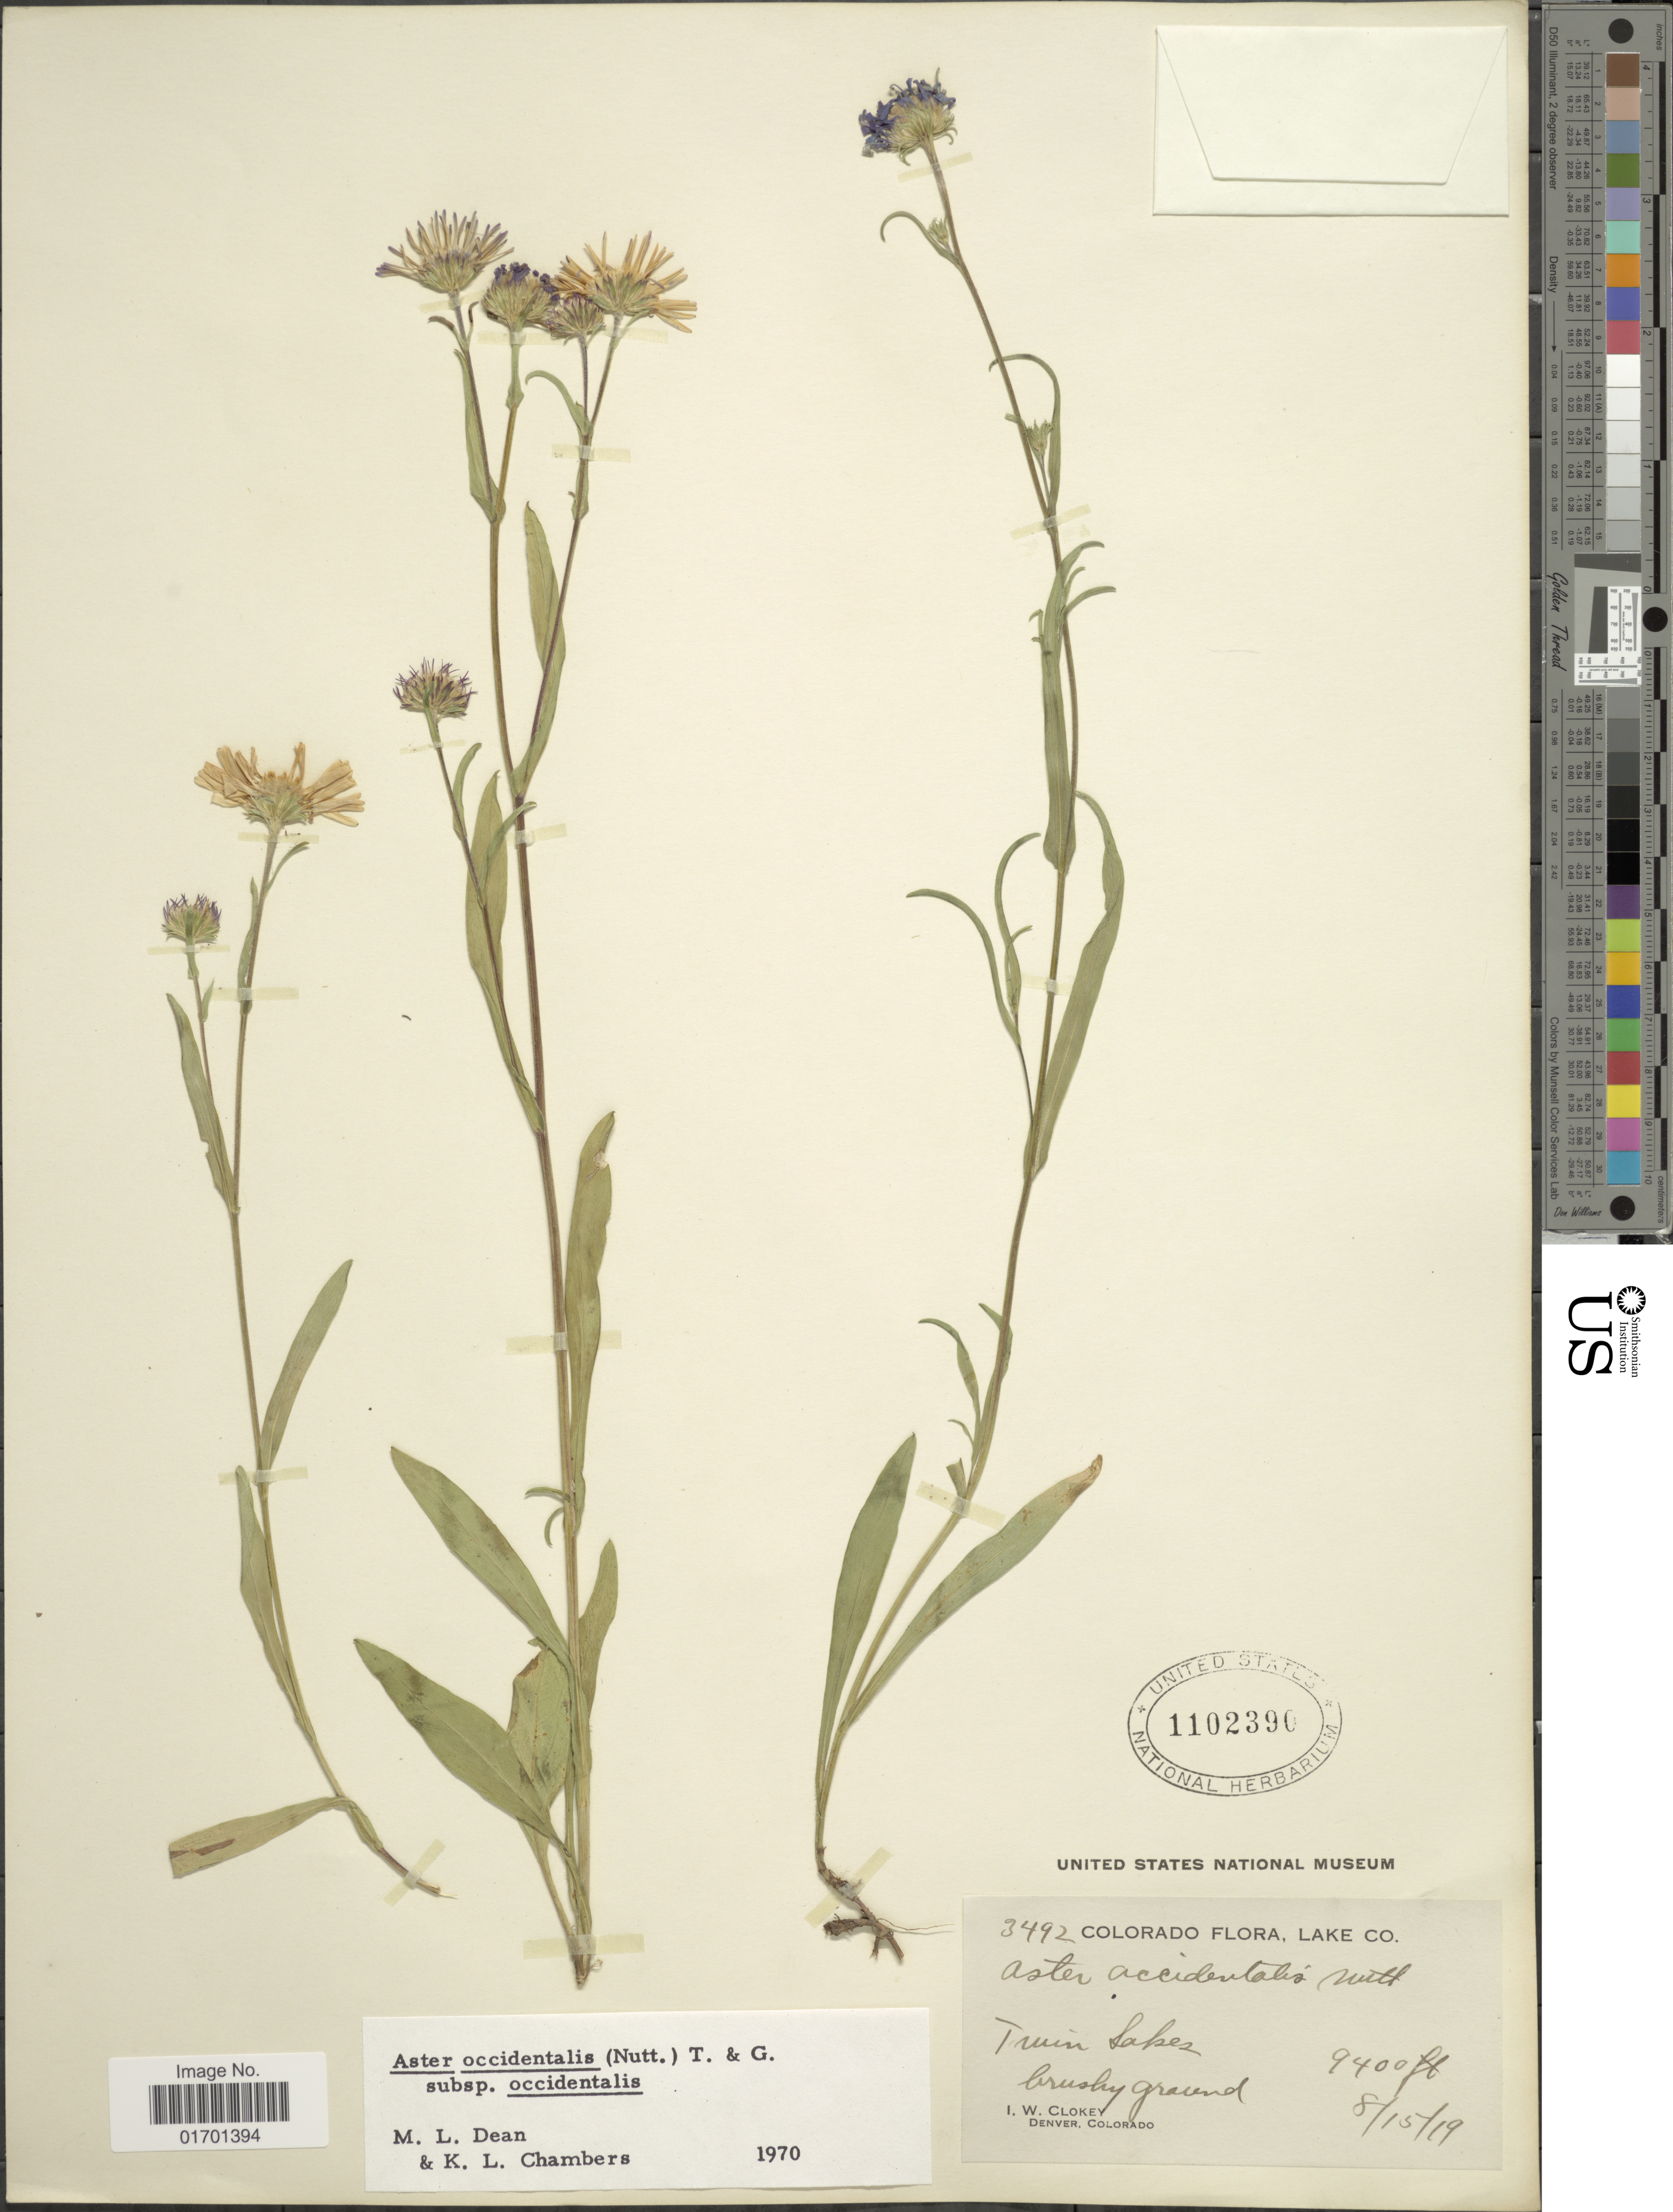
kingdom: Plantae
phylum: Tracheophyta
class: Magnoliopsida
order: Asterales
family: Asteraceae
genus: Symphyotrichum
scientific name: Symphyotrichum spathulatum var. spathulatum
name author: (Lindl.) G.L. Nesom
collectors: I. W. Clokey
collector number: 3492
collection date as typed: Transcribed d/m/y: 15/8/19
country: United States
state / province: Colorado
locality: Lake Co., Twin Lakes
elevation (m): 2865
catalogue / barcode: US 1102390